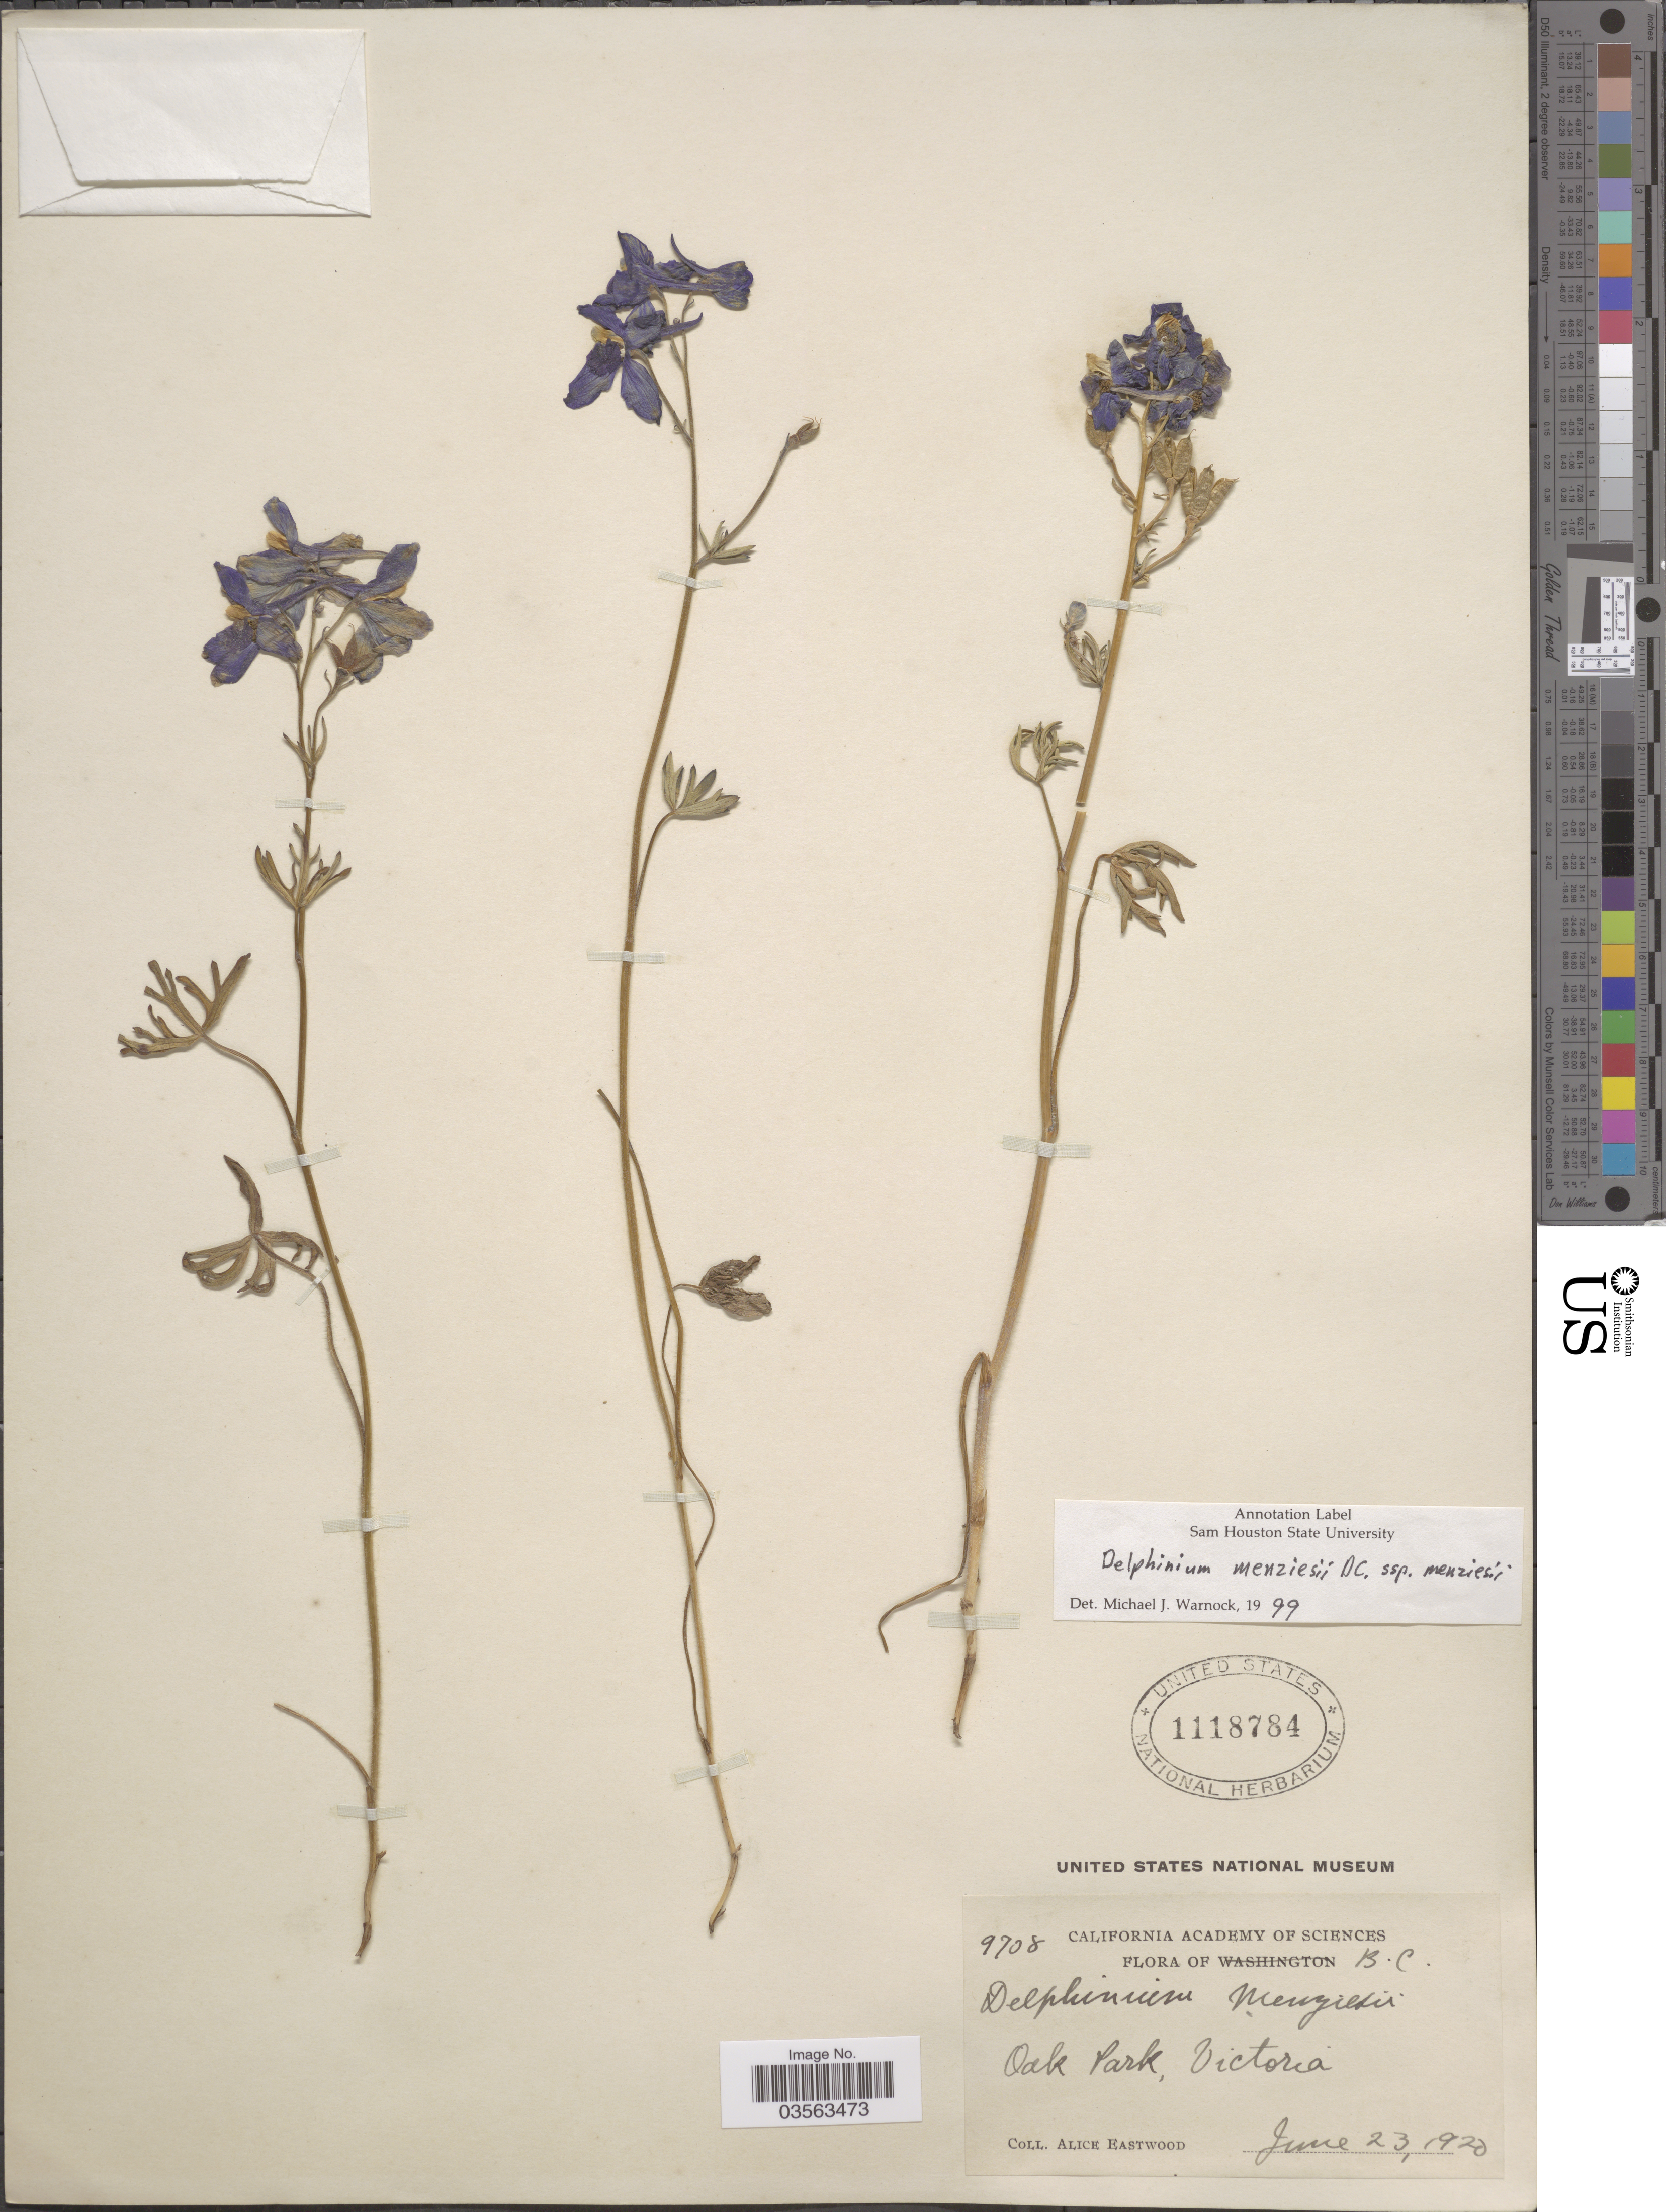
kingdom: Plantae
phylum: Tracheophyta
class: Magnoliopsida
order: Ranunculales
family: Ranunculaceae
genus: Delphinium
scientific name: Delphinium menziesii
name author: DC.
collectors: A. Eastwood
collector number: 9708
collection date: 1920-06-23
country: Canada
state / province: British Columbia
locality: Oak Park, Victoria.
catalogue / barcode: US 1118784